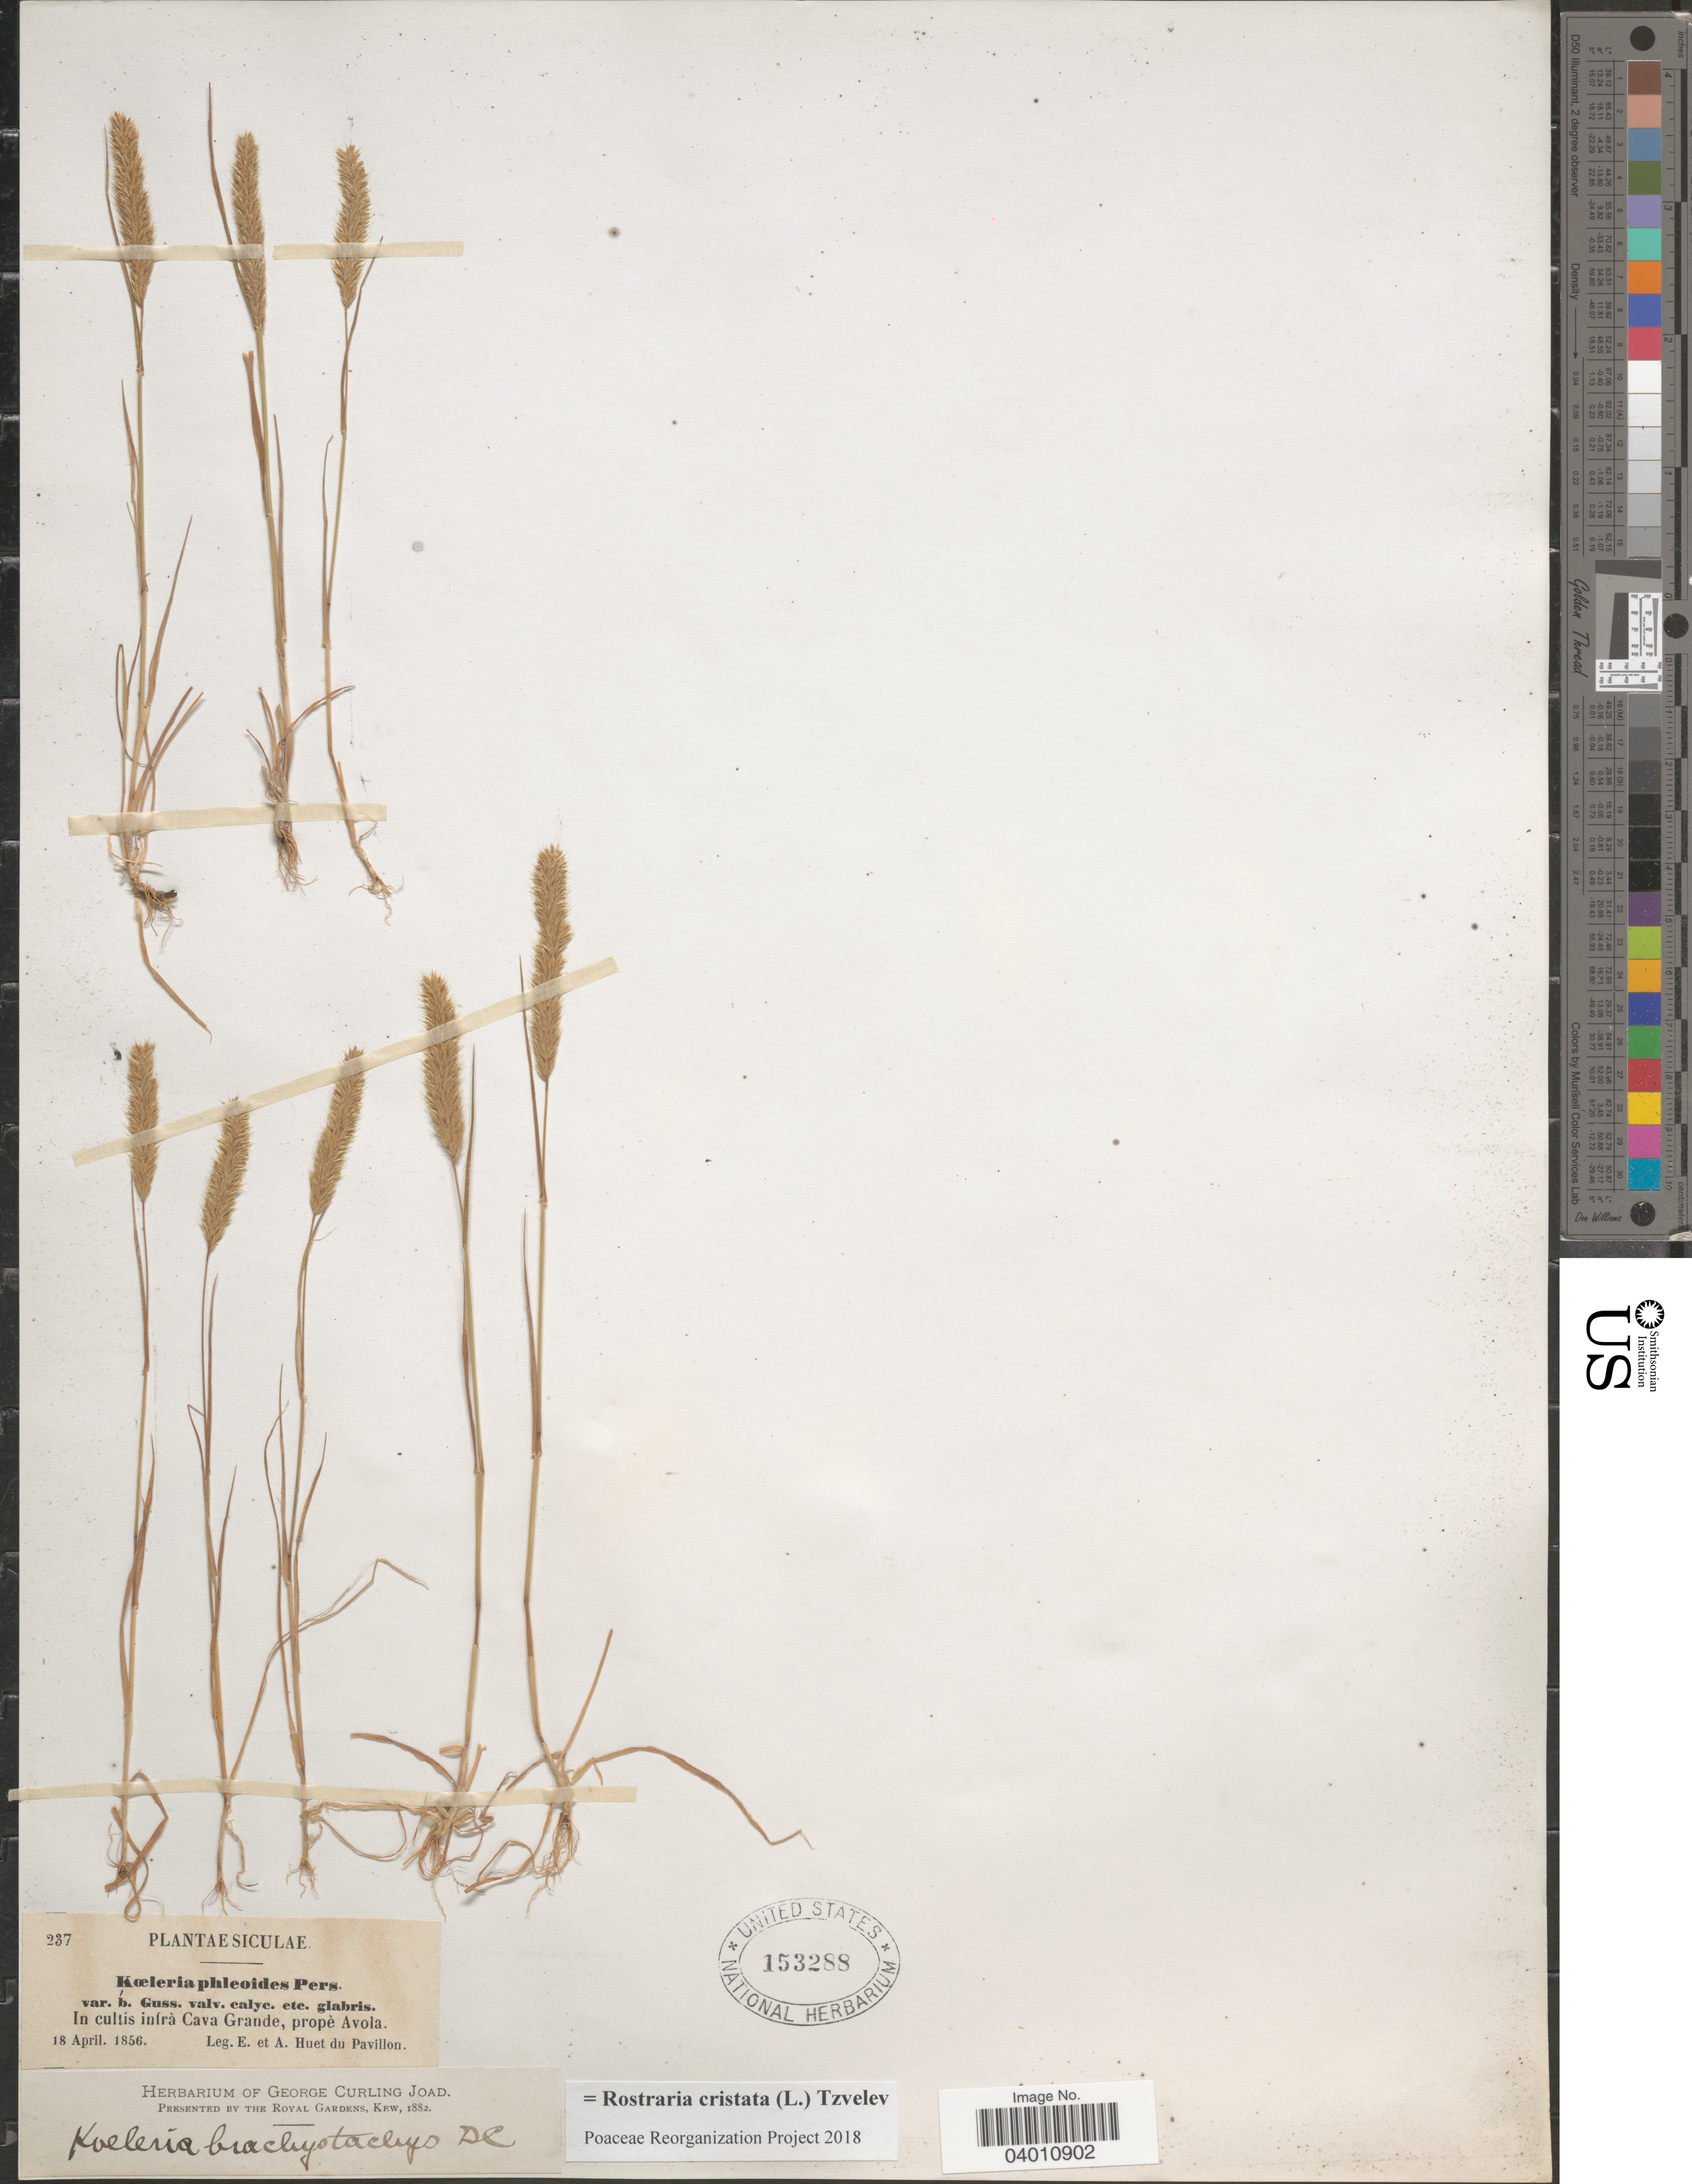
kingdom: Plantae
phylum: Tracheophyta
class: Liliopsida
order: Poales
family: Poaceae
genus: Rostraria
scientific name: Rostraria cristata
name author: (L.) Tzvelev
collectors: E. Huet du Pavillon & A. Huet du Pavillon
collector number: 237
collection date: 1856-04-18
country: Italy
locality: Siculae. In cultis infrà Cava Grande, propè Avola.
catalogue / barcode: US 153288